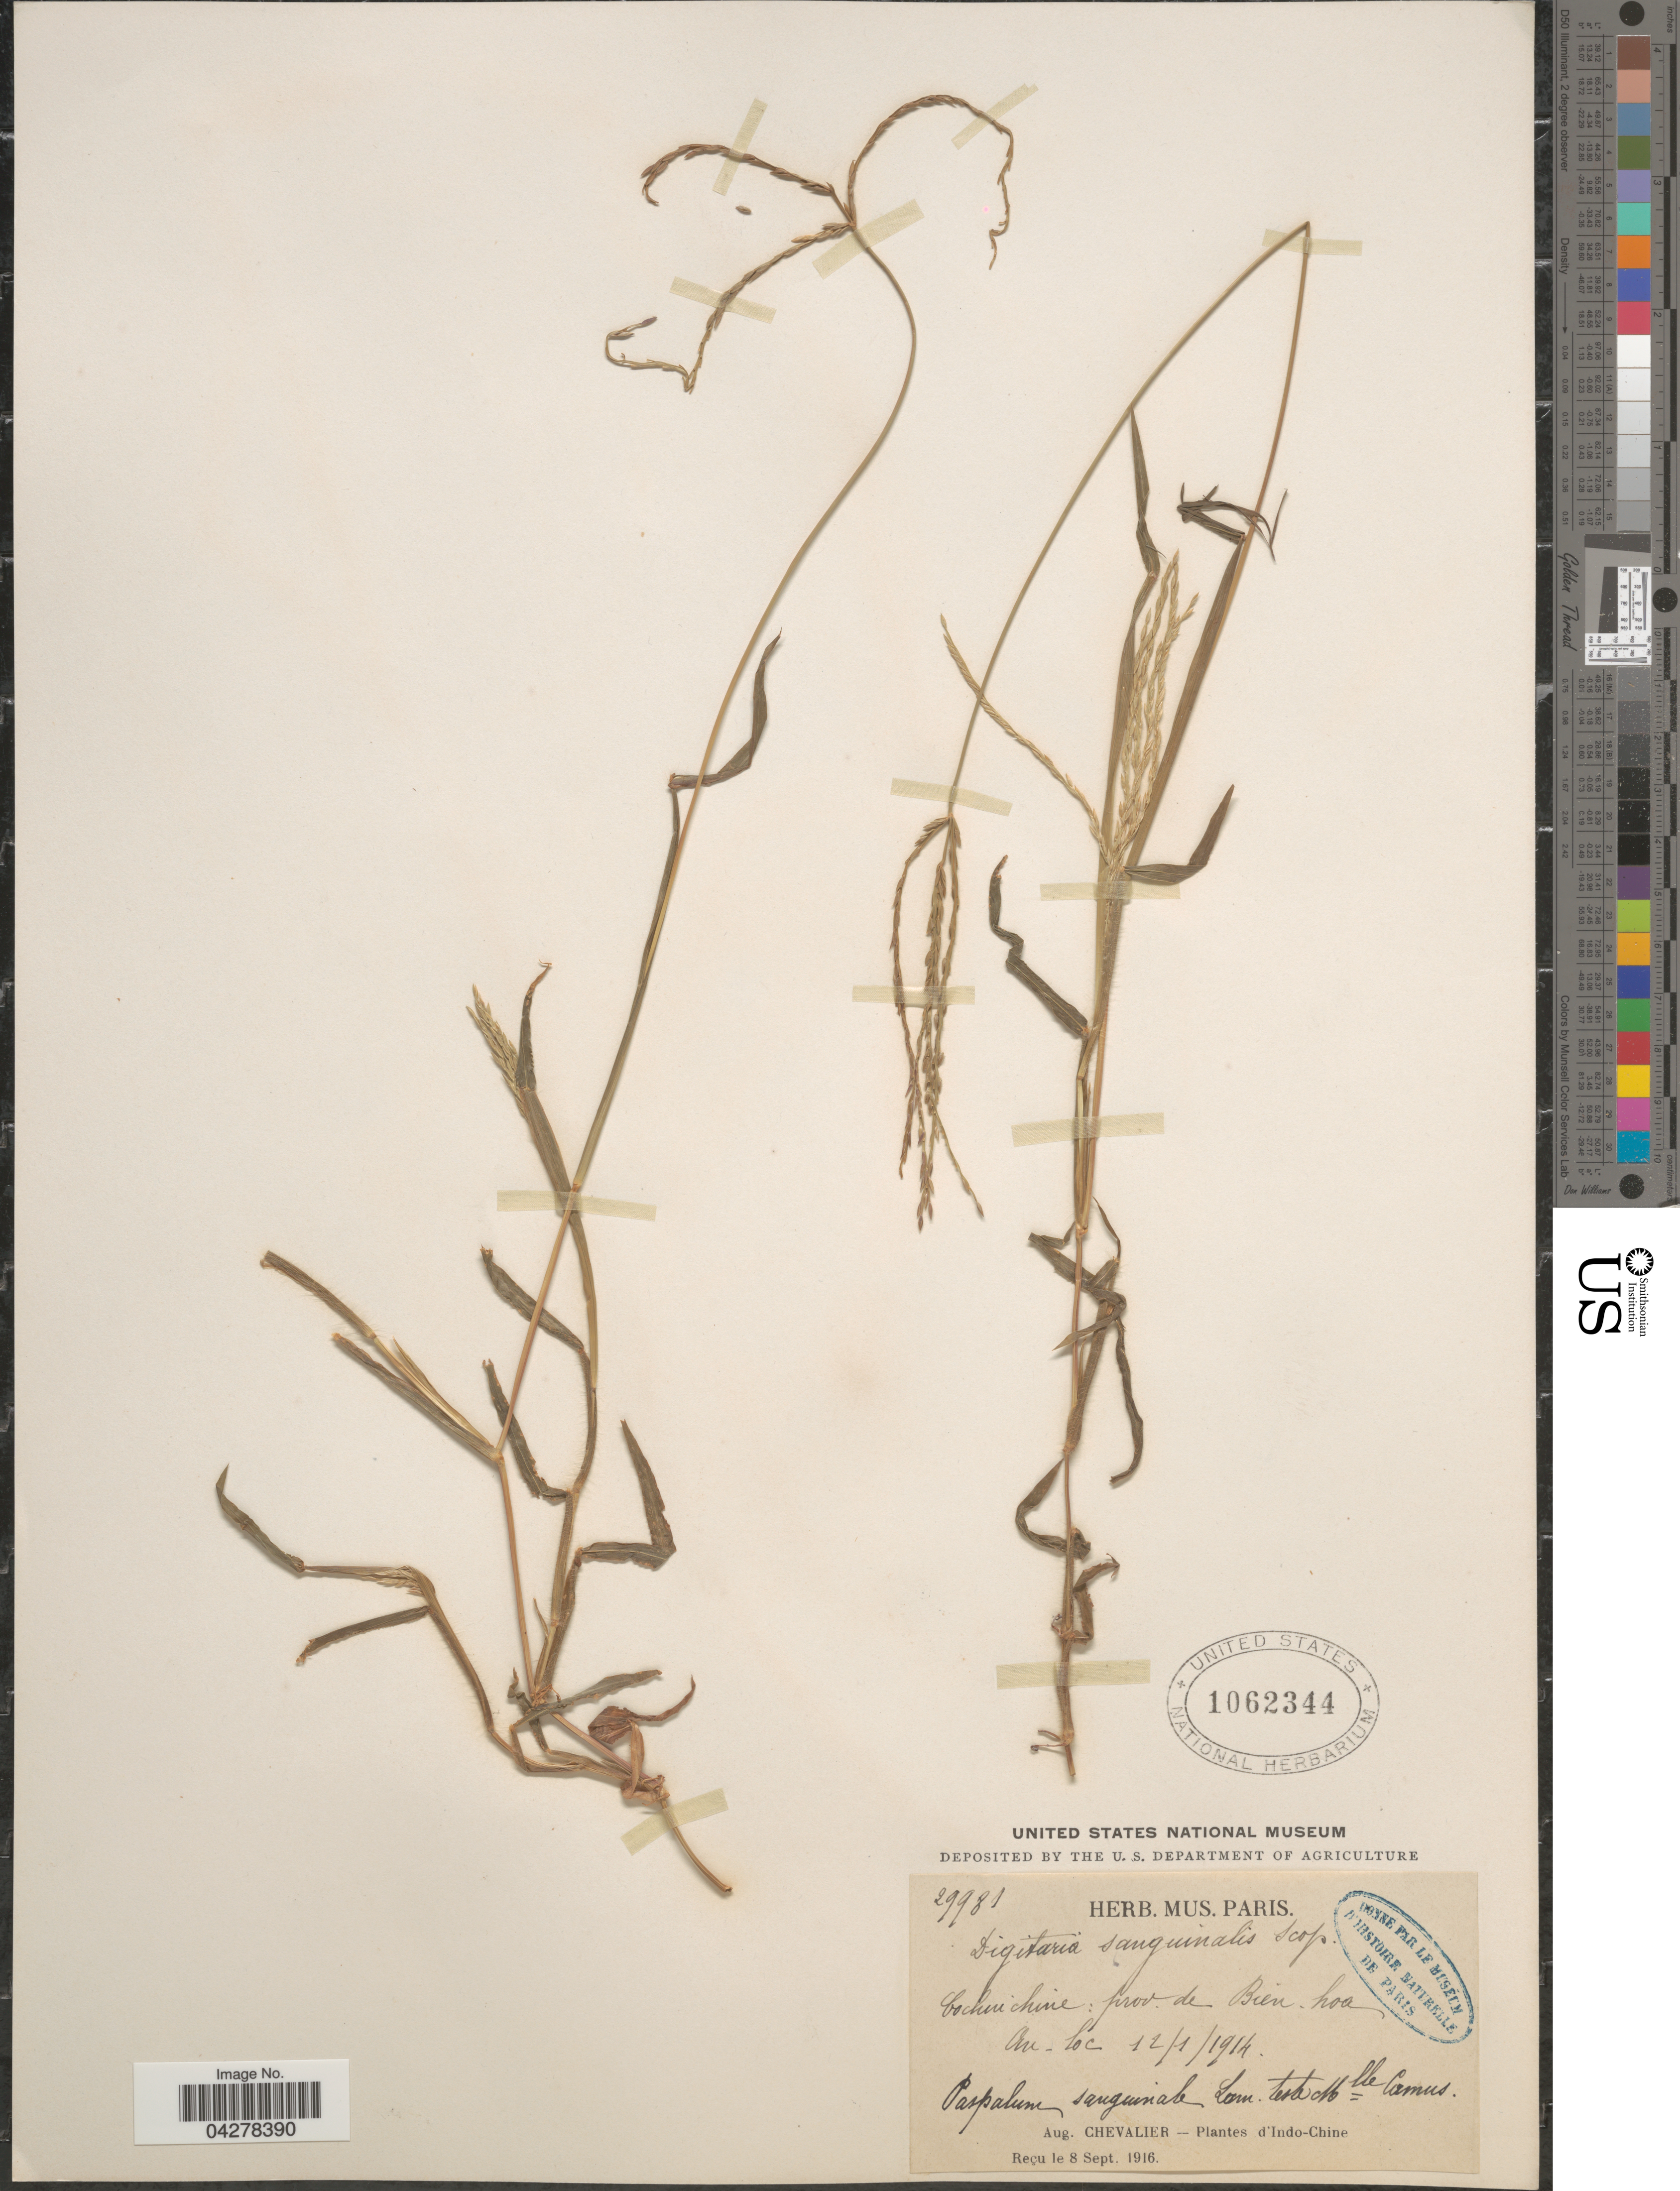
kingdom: Plantae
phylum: Tracheophyta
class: Liliopsida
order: Poales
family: Poaceae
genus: Digitaria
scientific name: Digitaria sanguinalis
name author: (L.) Scop.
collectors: A. J. Chevalier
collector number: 29981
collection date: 1914-01-12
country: Vietnam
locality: Cochinchine: prov. de Bien-hoa. Indo-Chine.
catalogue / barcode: US 1062344